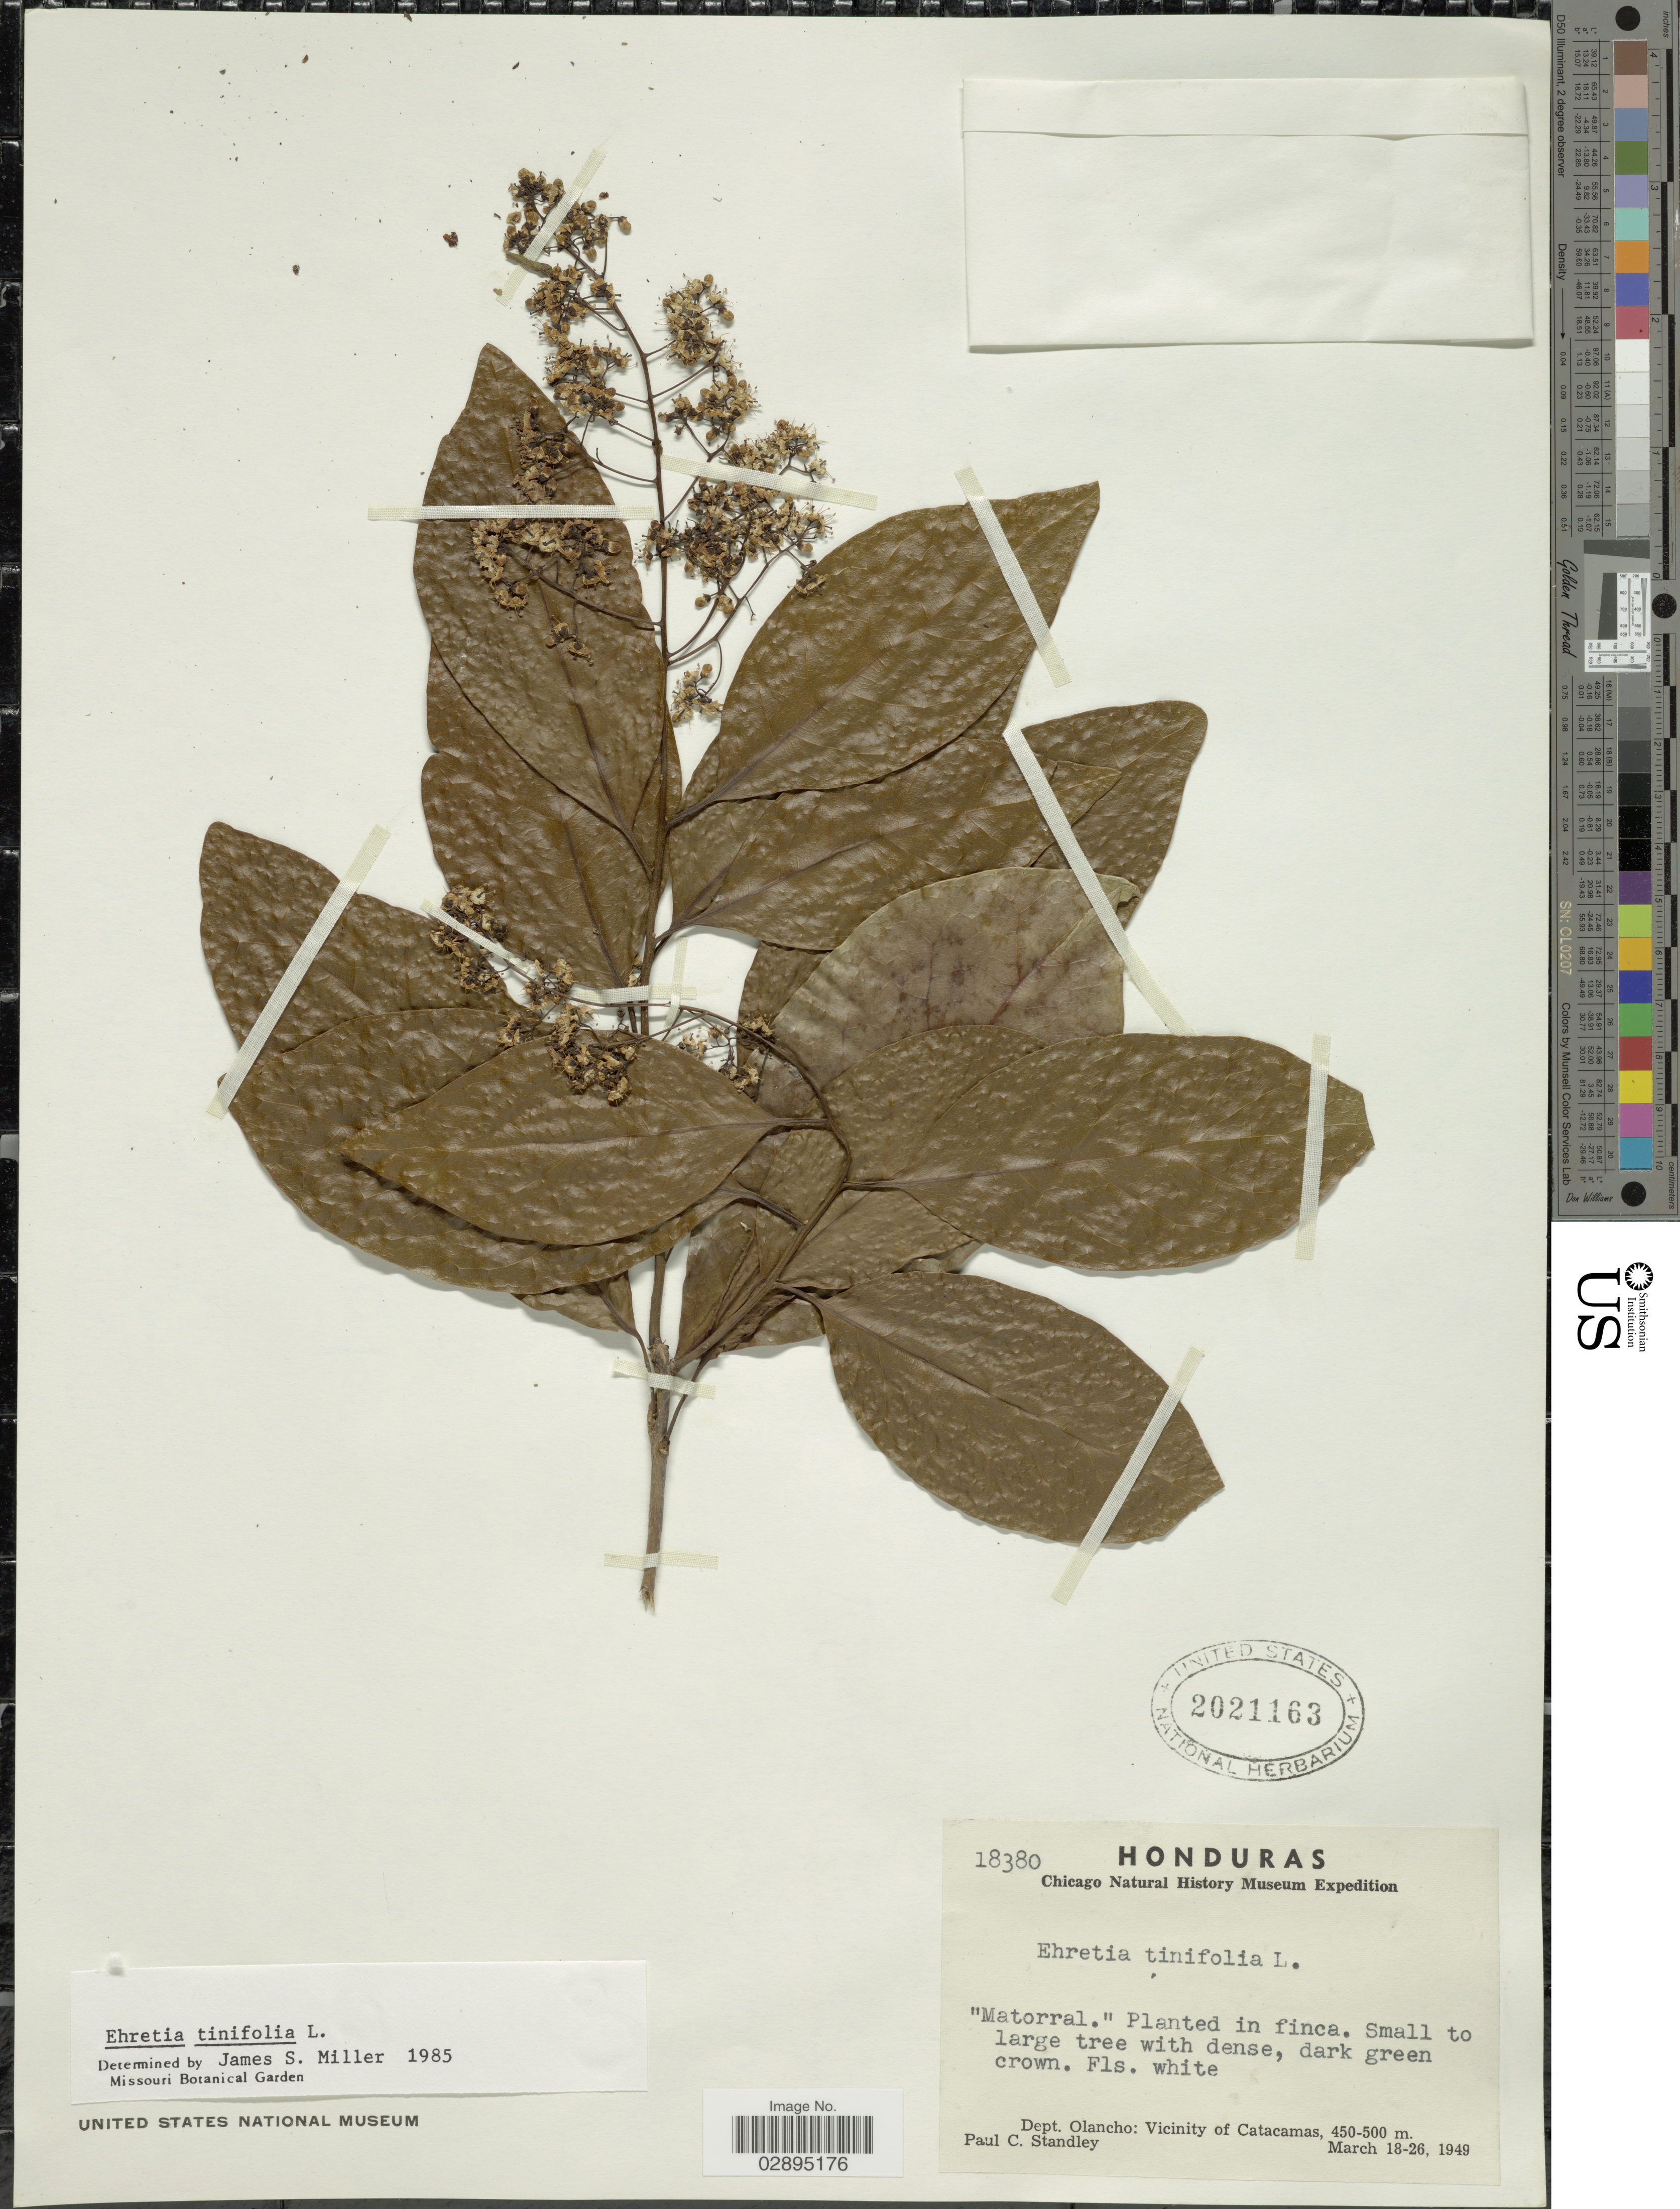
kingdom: Plantae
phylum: Tracheophyta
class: Magnoliopsida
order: Boraginales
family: Ehretiaceae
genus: Ehretia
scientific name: Ehretia tinifolia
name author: L.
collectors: P. C. Standley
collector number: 18380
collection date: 1949-03-18/1949-03-26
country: Honduras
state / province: Olancho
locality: Dept. Olancho: Vicinity of Catacamas.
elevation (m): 450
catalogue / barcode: US 2021163